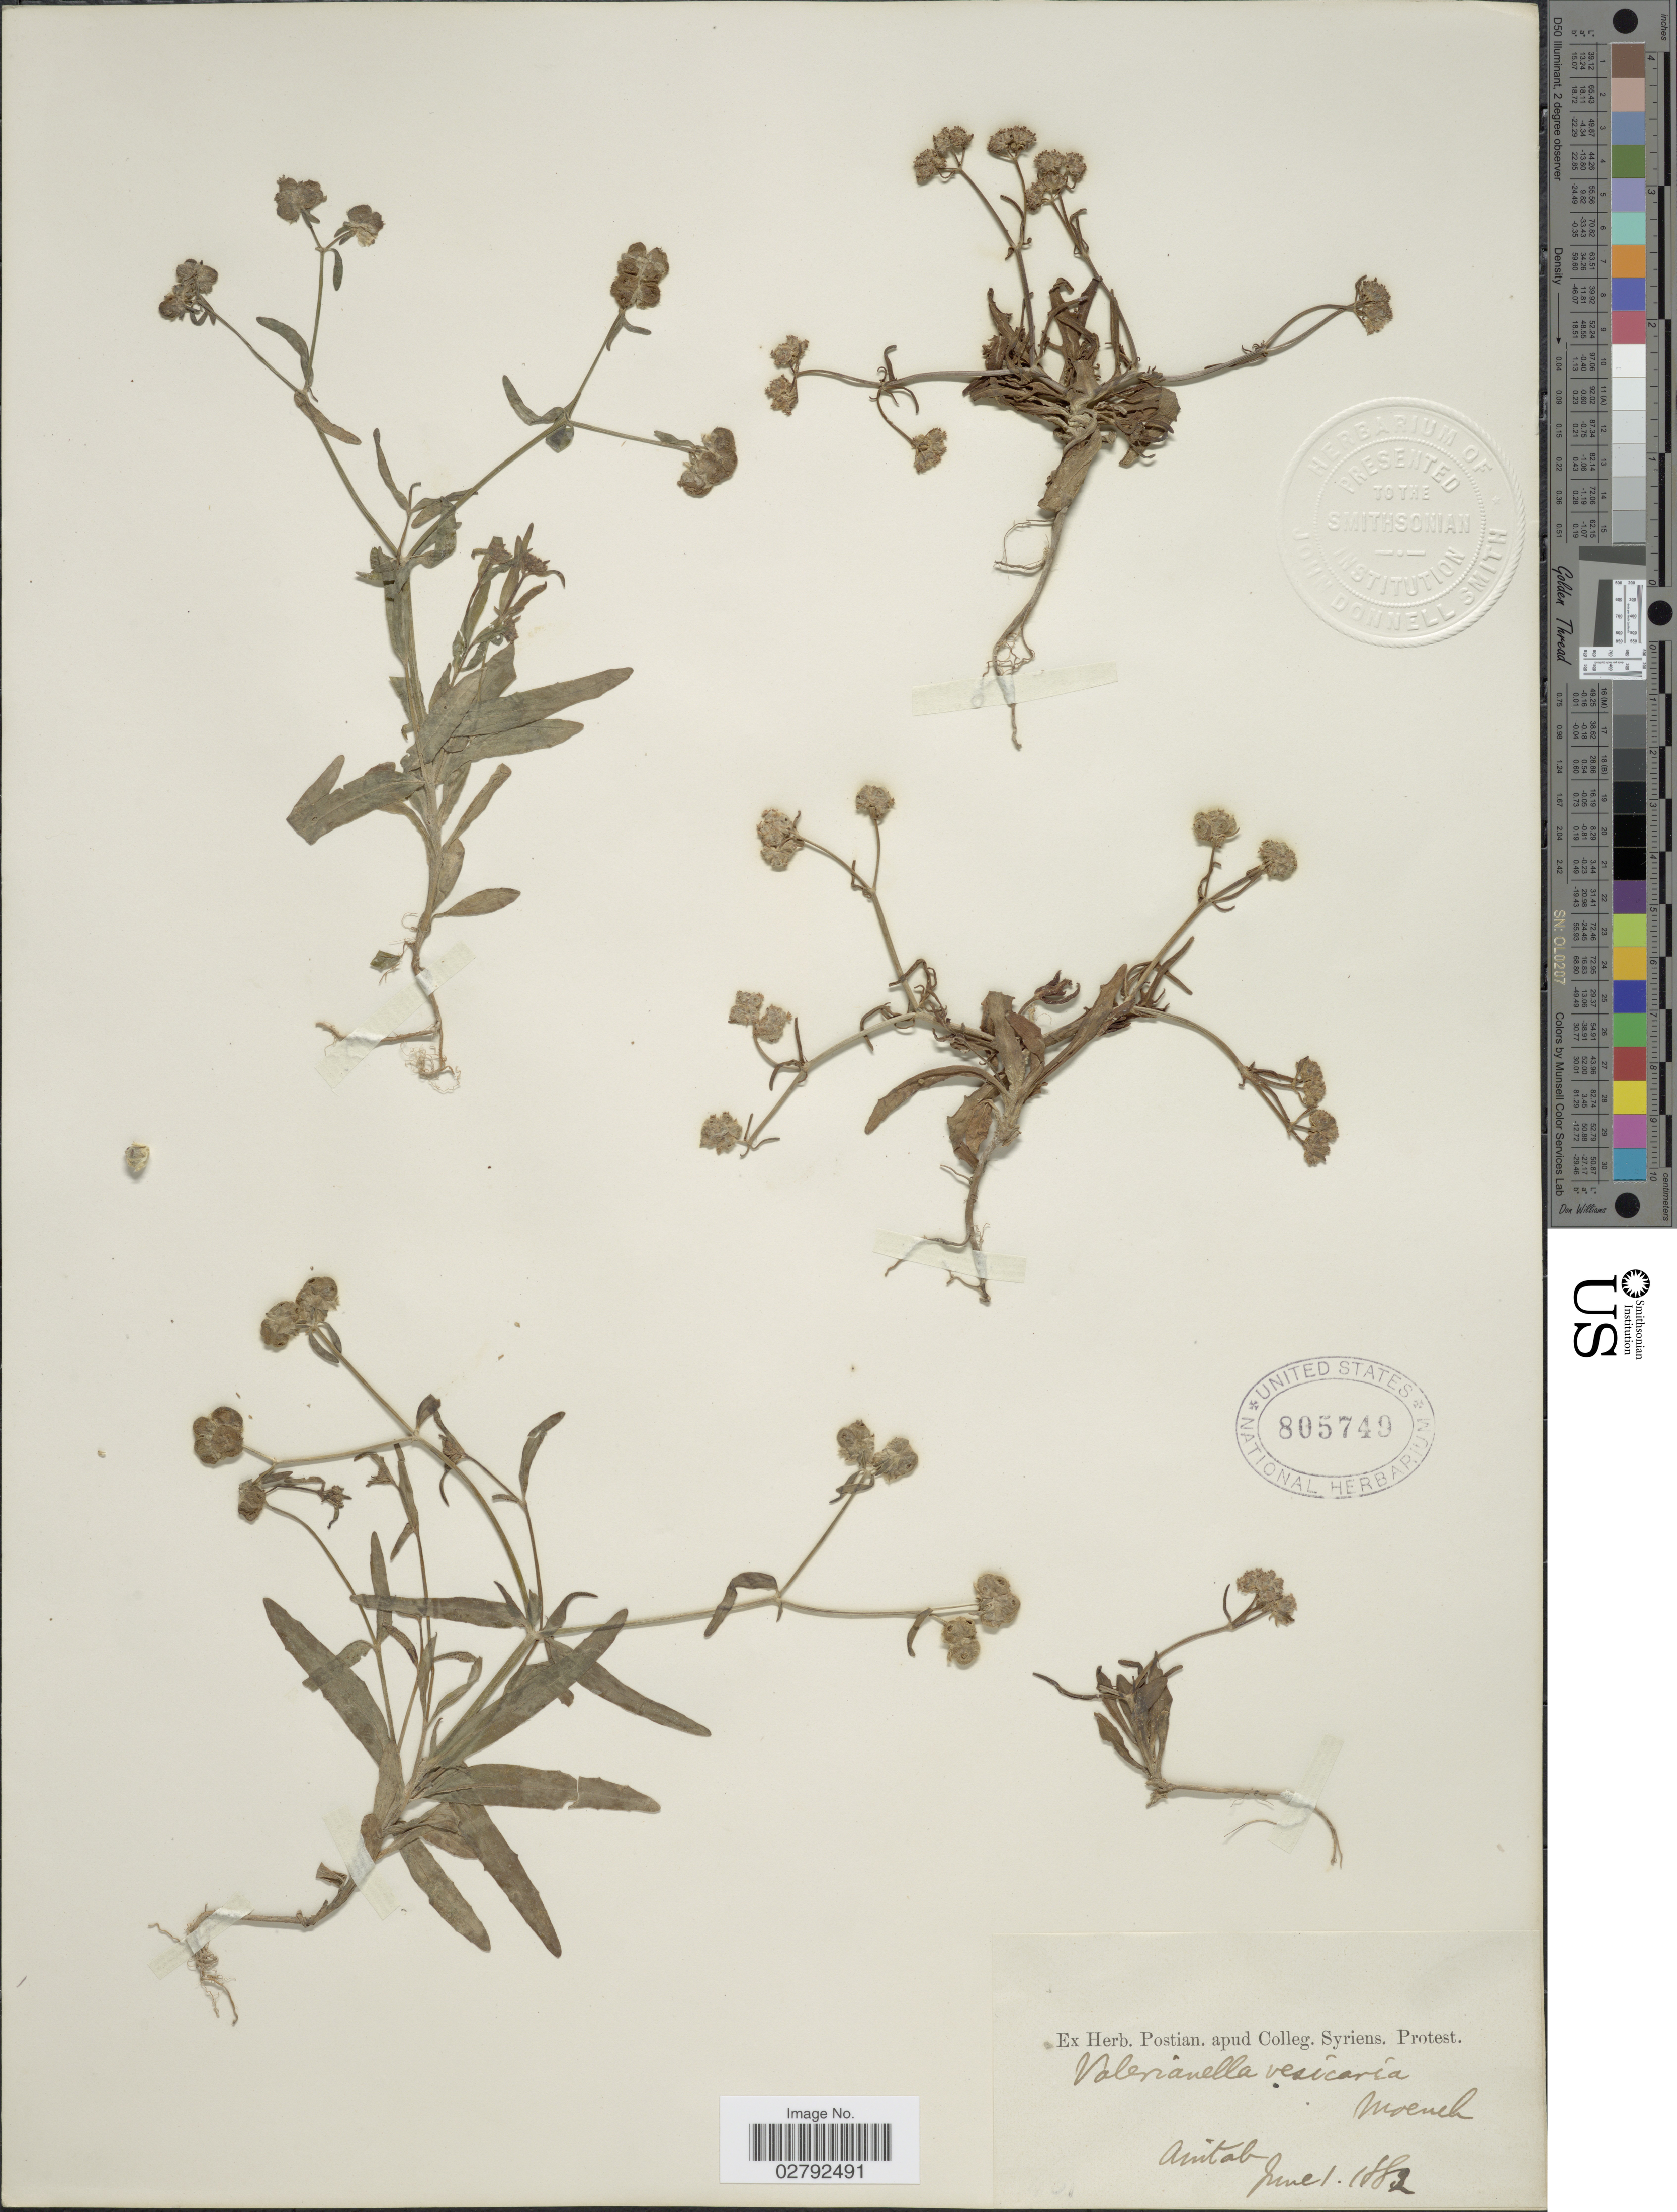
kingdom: Plantae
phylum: Tracheophyta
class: Magnoliopsida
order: Dipsacales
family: Caprifoliaceae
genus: Valerianella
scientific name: Valerianella vesicaria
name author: (L.) Moench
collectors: ex herb. Postian. apud Colleg. Syriens. Protest. USE "Fannie P. A. Shepard" (10308853) AS PRIMARY COLLECTOR INSTEAD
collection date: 1882-06-01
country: Turkey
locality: Anitab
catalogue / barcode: US 805749